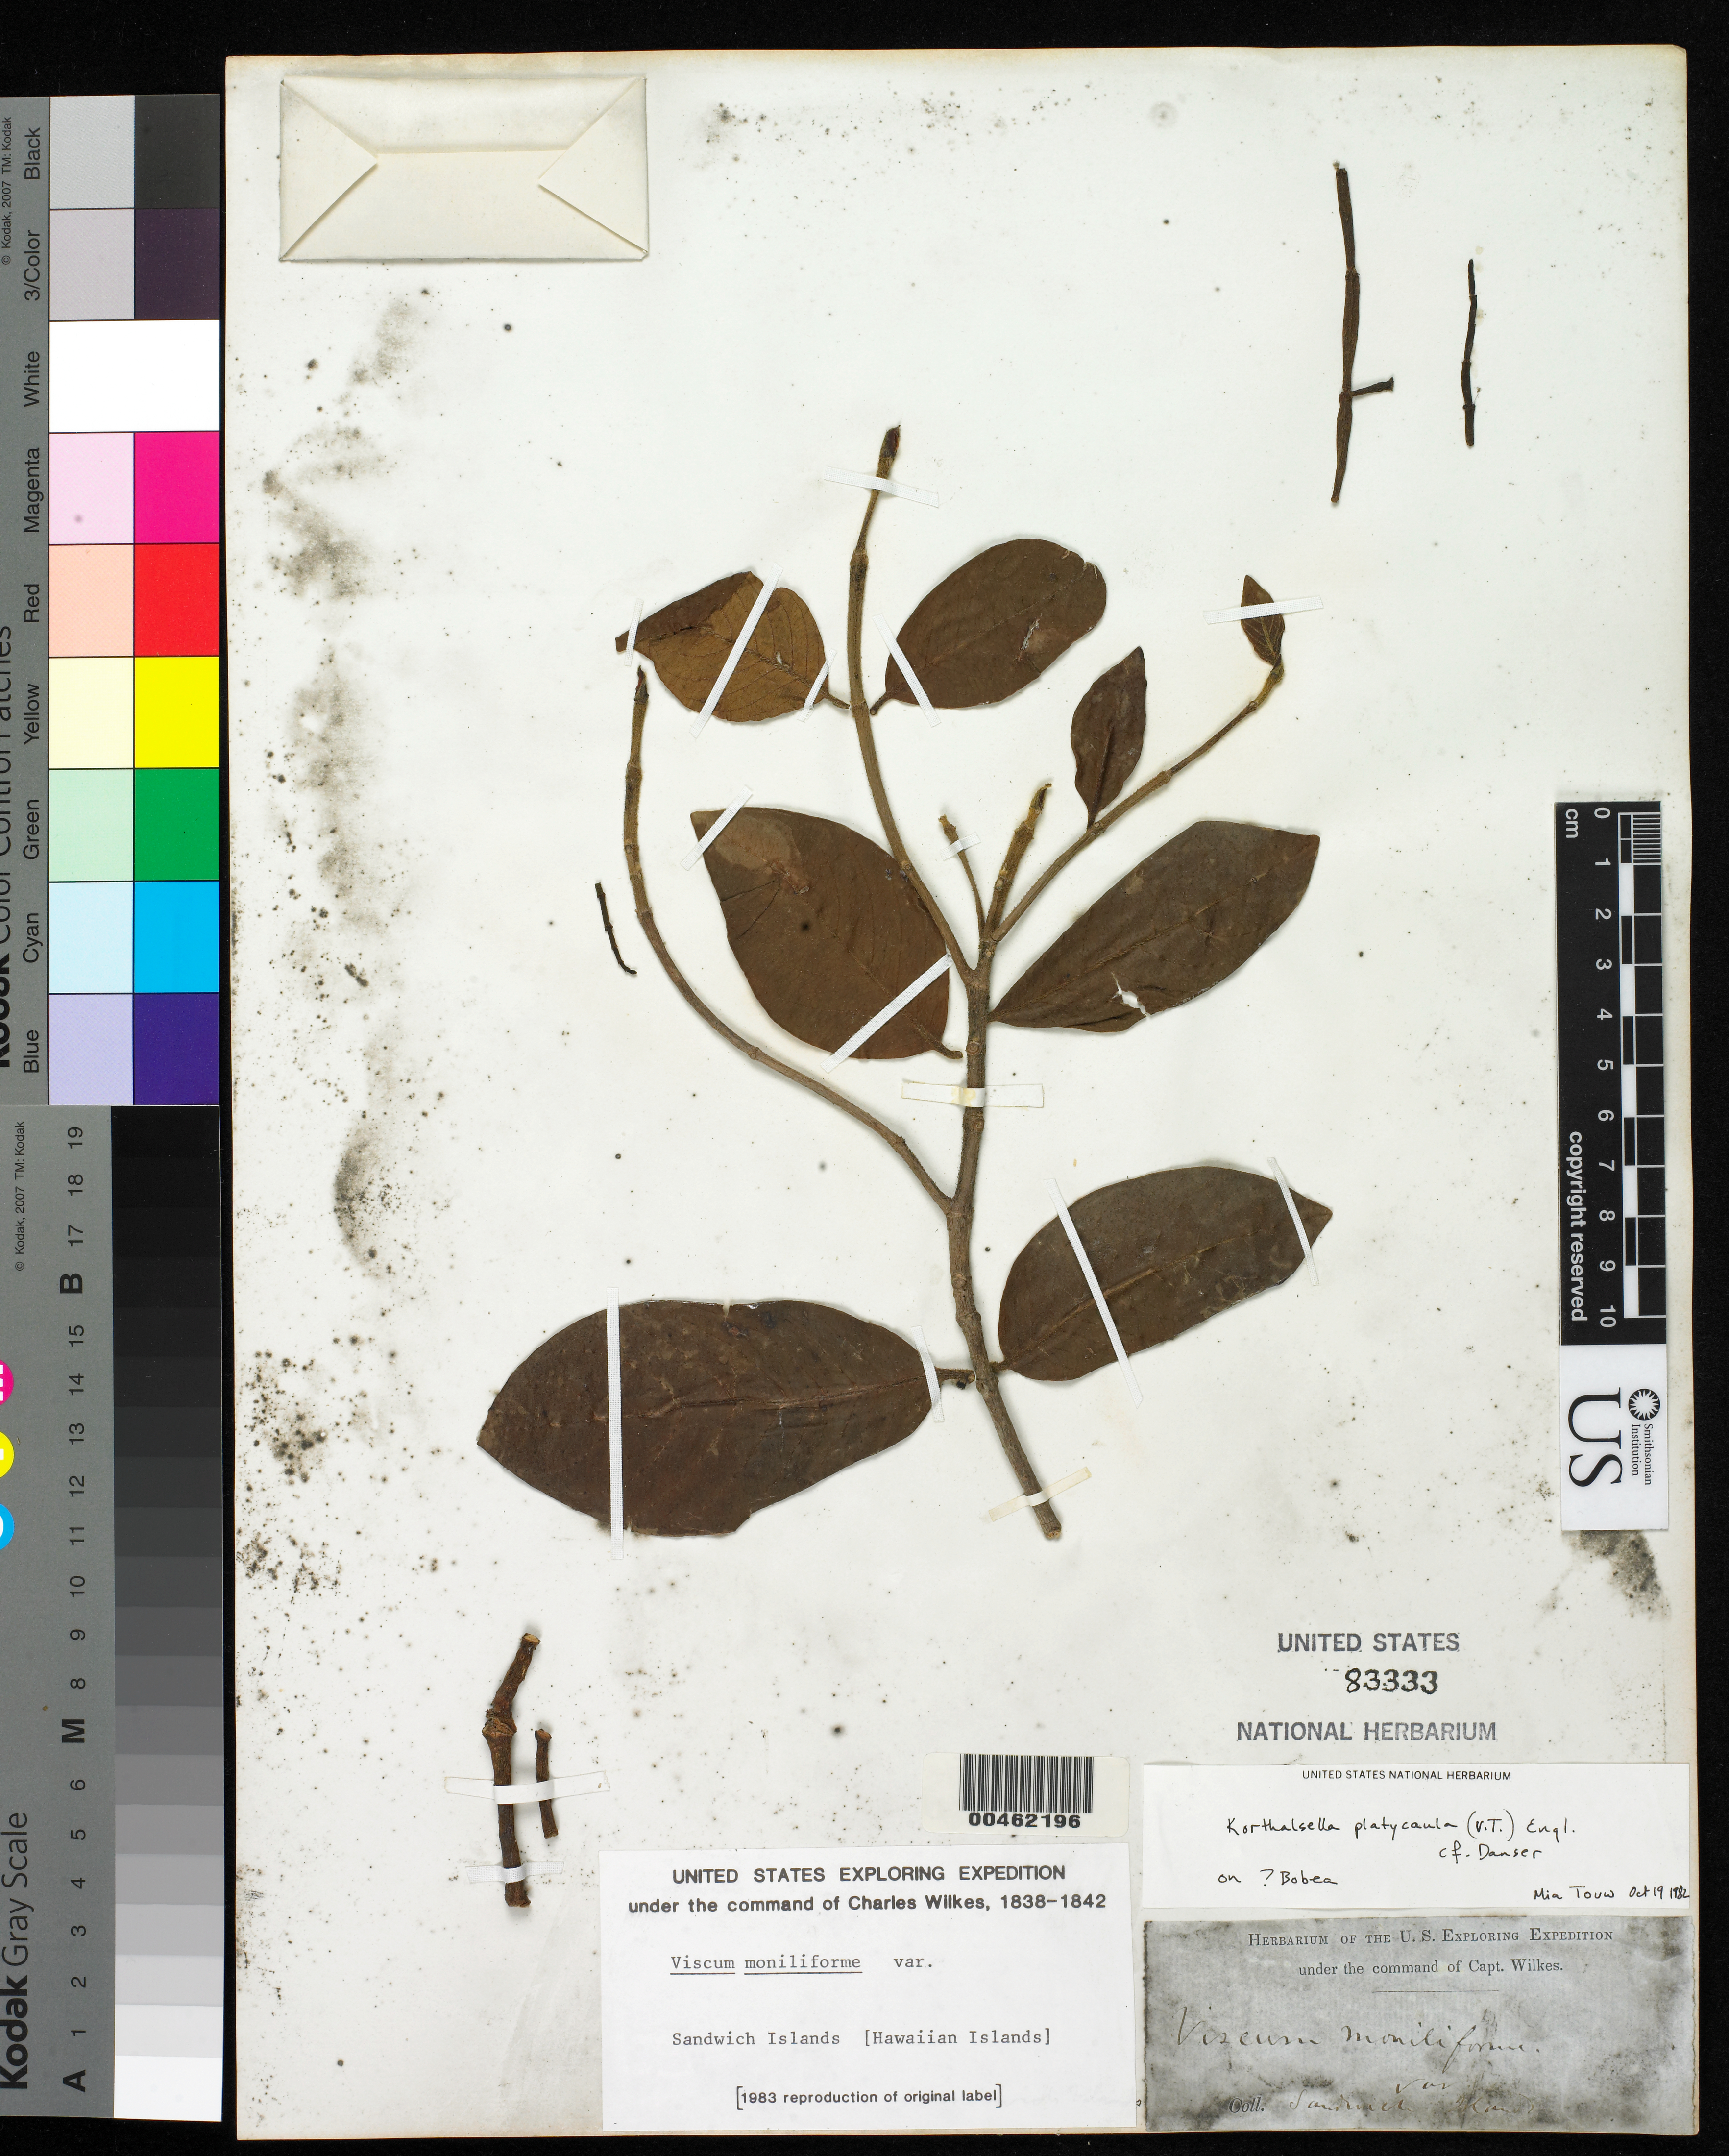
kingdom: Plantae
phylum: Tracheophyta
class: Magnoliopsida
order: Santalales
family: Viscaceae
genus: Korthalsella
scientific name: Korthalsella platycaula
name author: (Tiegh.) Engl.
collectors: Wilkes Explor. Exped.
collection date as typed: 1838 to -- --- 1842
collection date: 1838/1842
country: United States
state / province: Hawaii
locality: Sandwich Islands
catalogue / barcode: US 83333